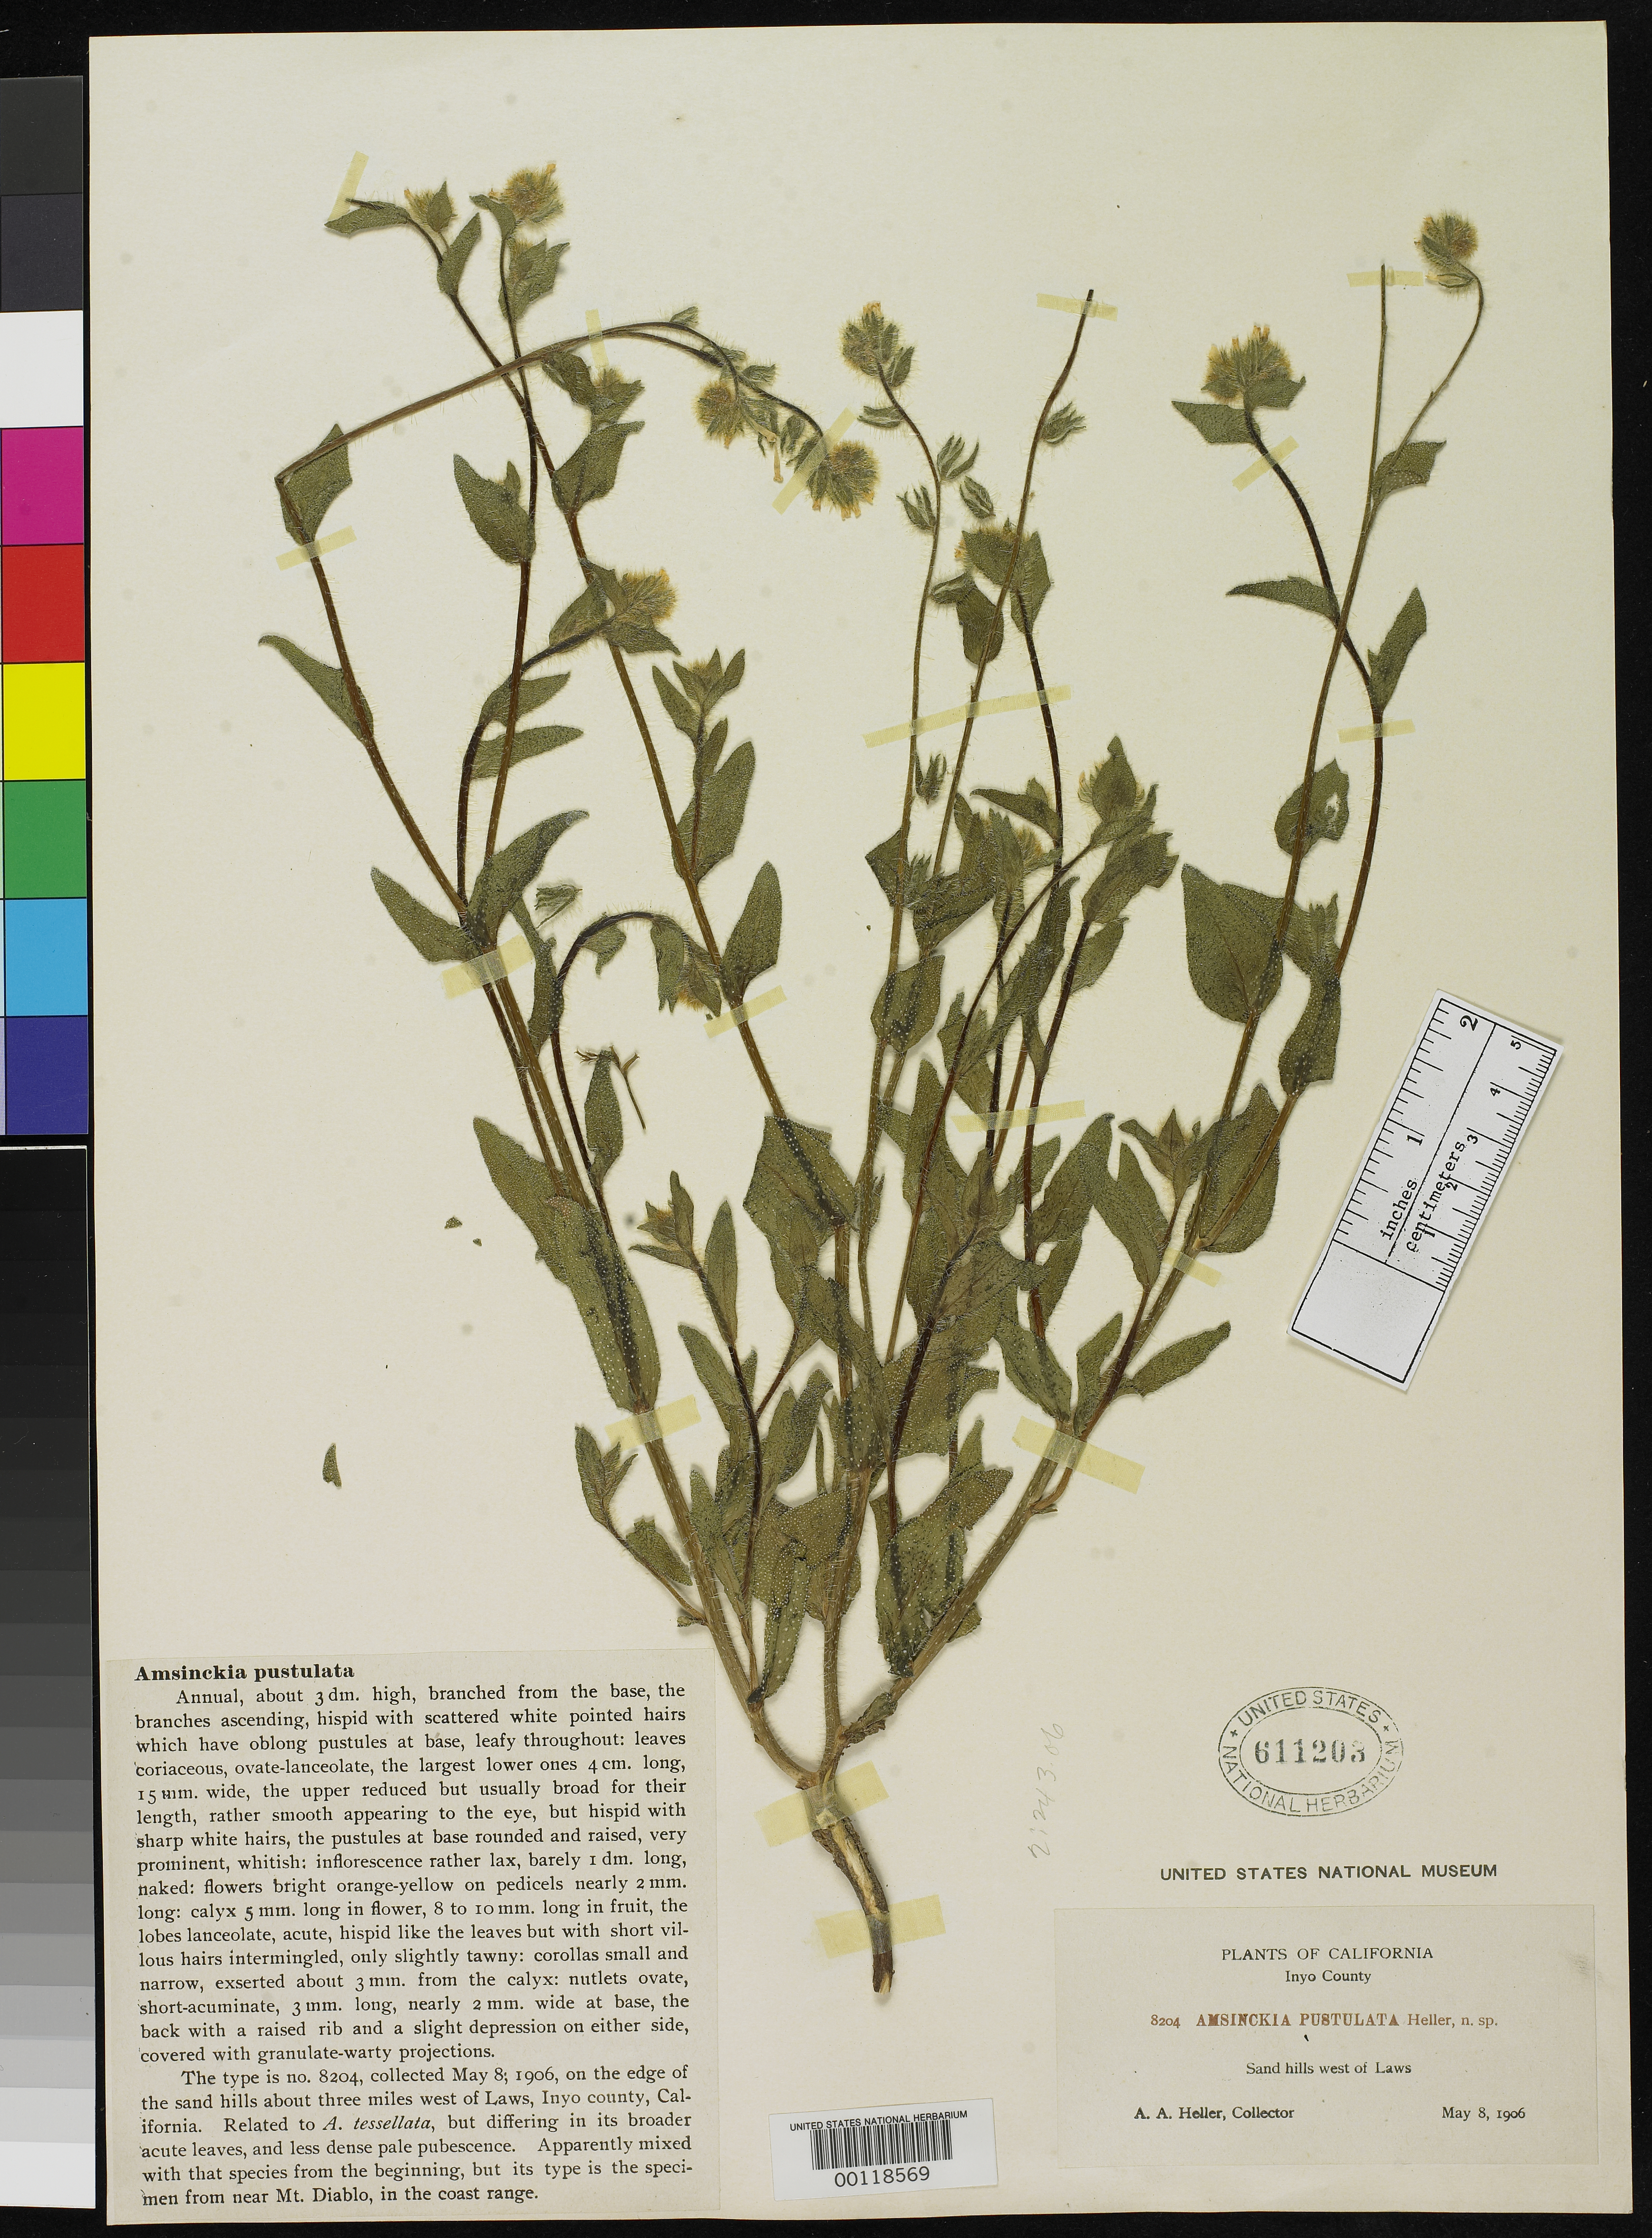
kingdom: Plantae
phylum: Tracheophyta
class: Magnoliopsida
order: Boraginales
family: Boraginaceae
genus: Amsinckia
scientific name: Amsinckia pustulata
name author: A. Heller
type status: Isotype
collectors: A. A. Heller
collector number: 8204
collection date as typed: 08 May 1906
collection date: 1906-05-08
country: United States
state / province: California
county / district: Inyo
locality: Laws.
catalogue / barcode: US 611203